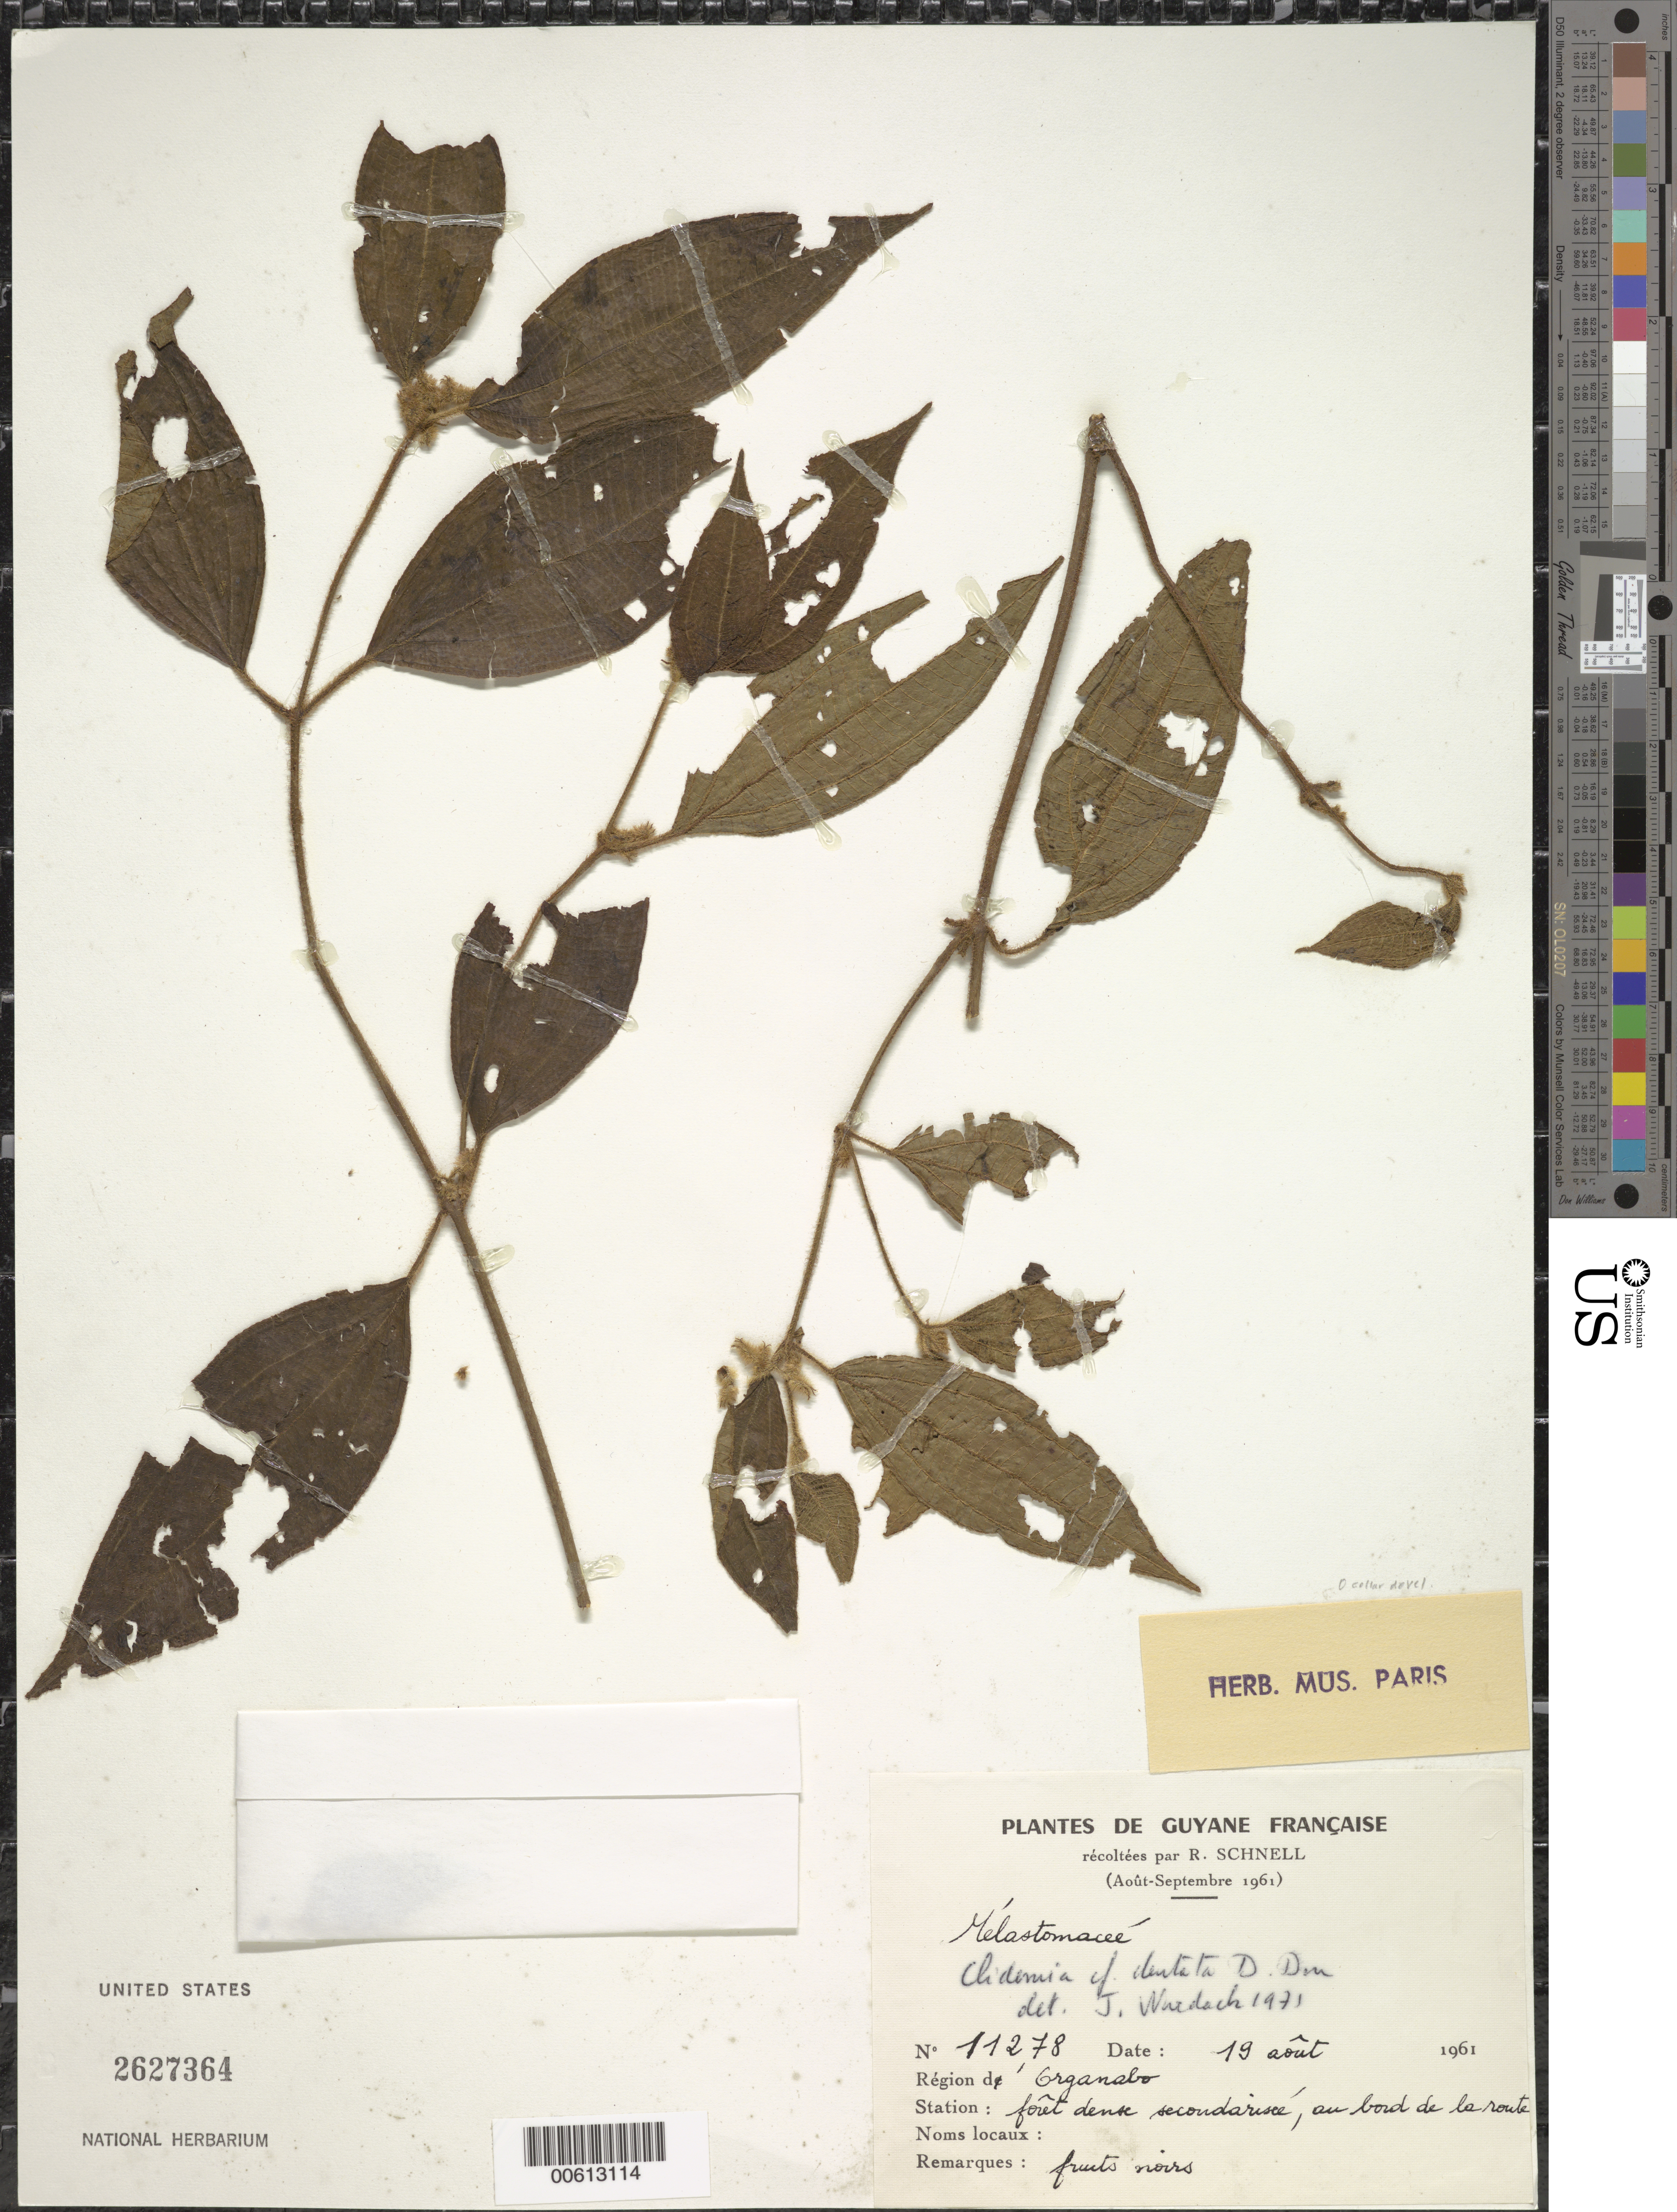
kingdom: Plantae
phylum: Tracheophyta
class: Magnoliopsida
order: Myrtales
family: Melastomataceae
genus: Clidemia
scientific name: Clidemia dentata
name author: D. Don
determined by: Wurdack, John J., (US), US (UNITED STATES)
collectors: R. A. Schnell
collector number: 11278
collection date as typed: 19-Aug-61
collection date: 1961-08-19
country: French Guiana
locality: Organobo Village, Bassin de l'Organabo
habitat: Foret dense secondairsisee, au borde de la route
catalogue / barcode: US 2627364